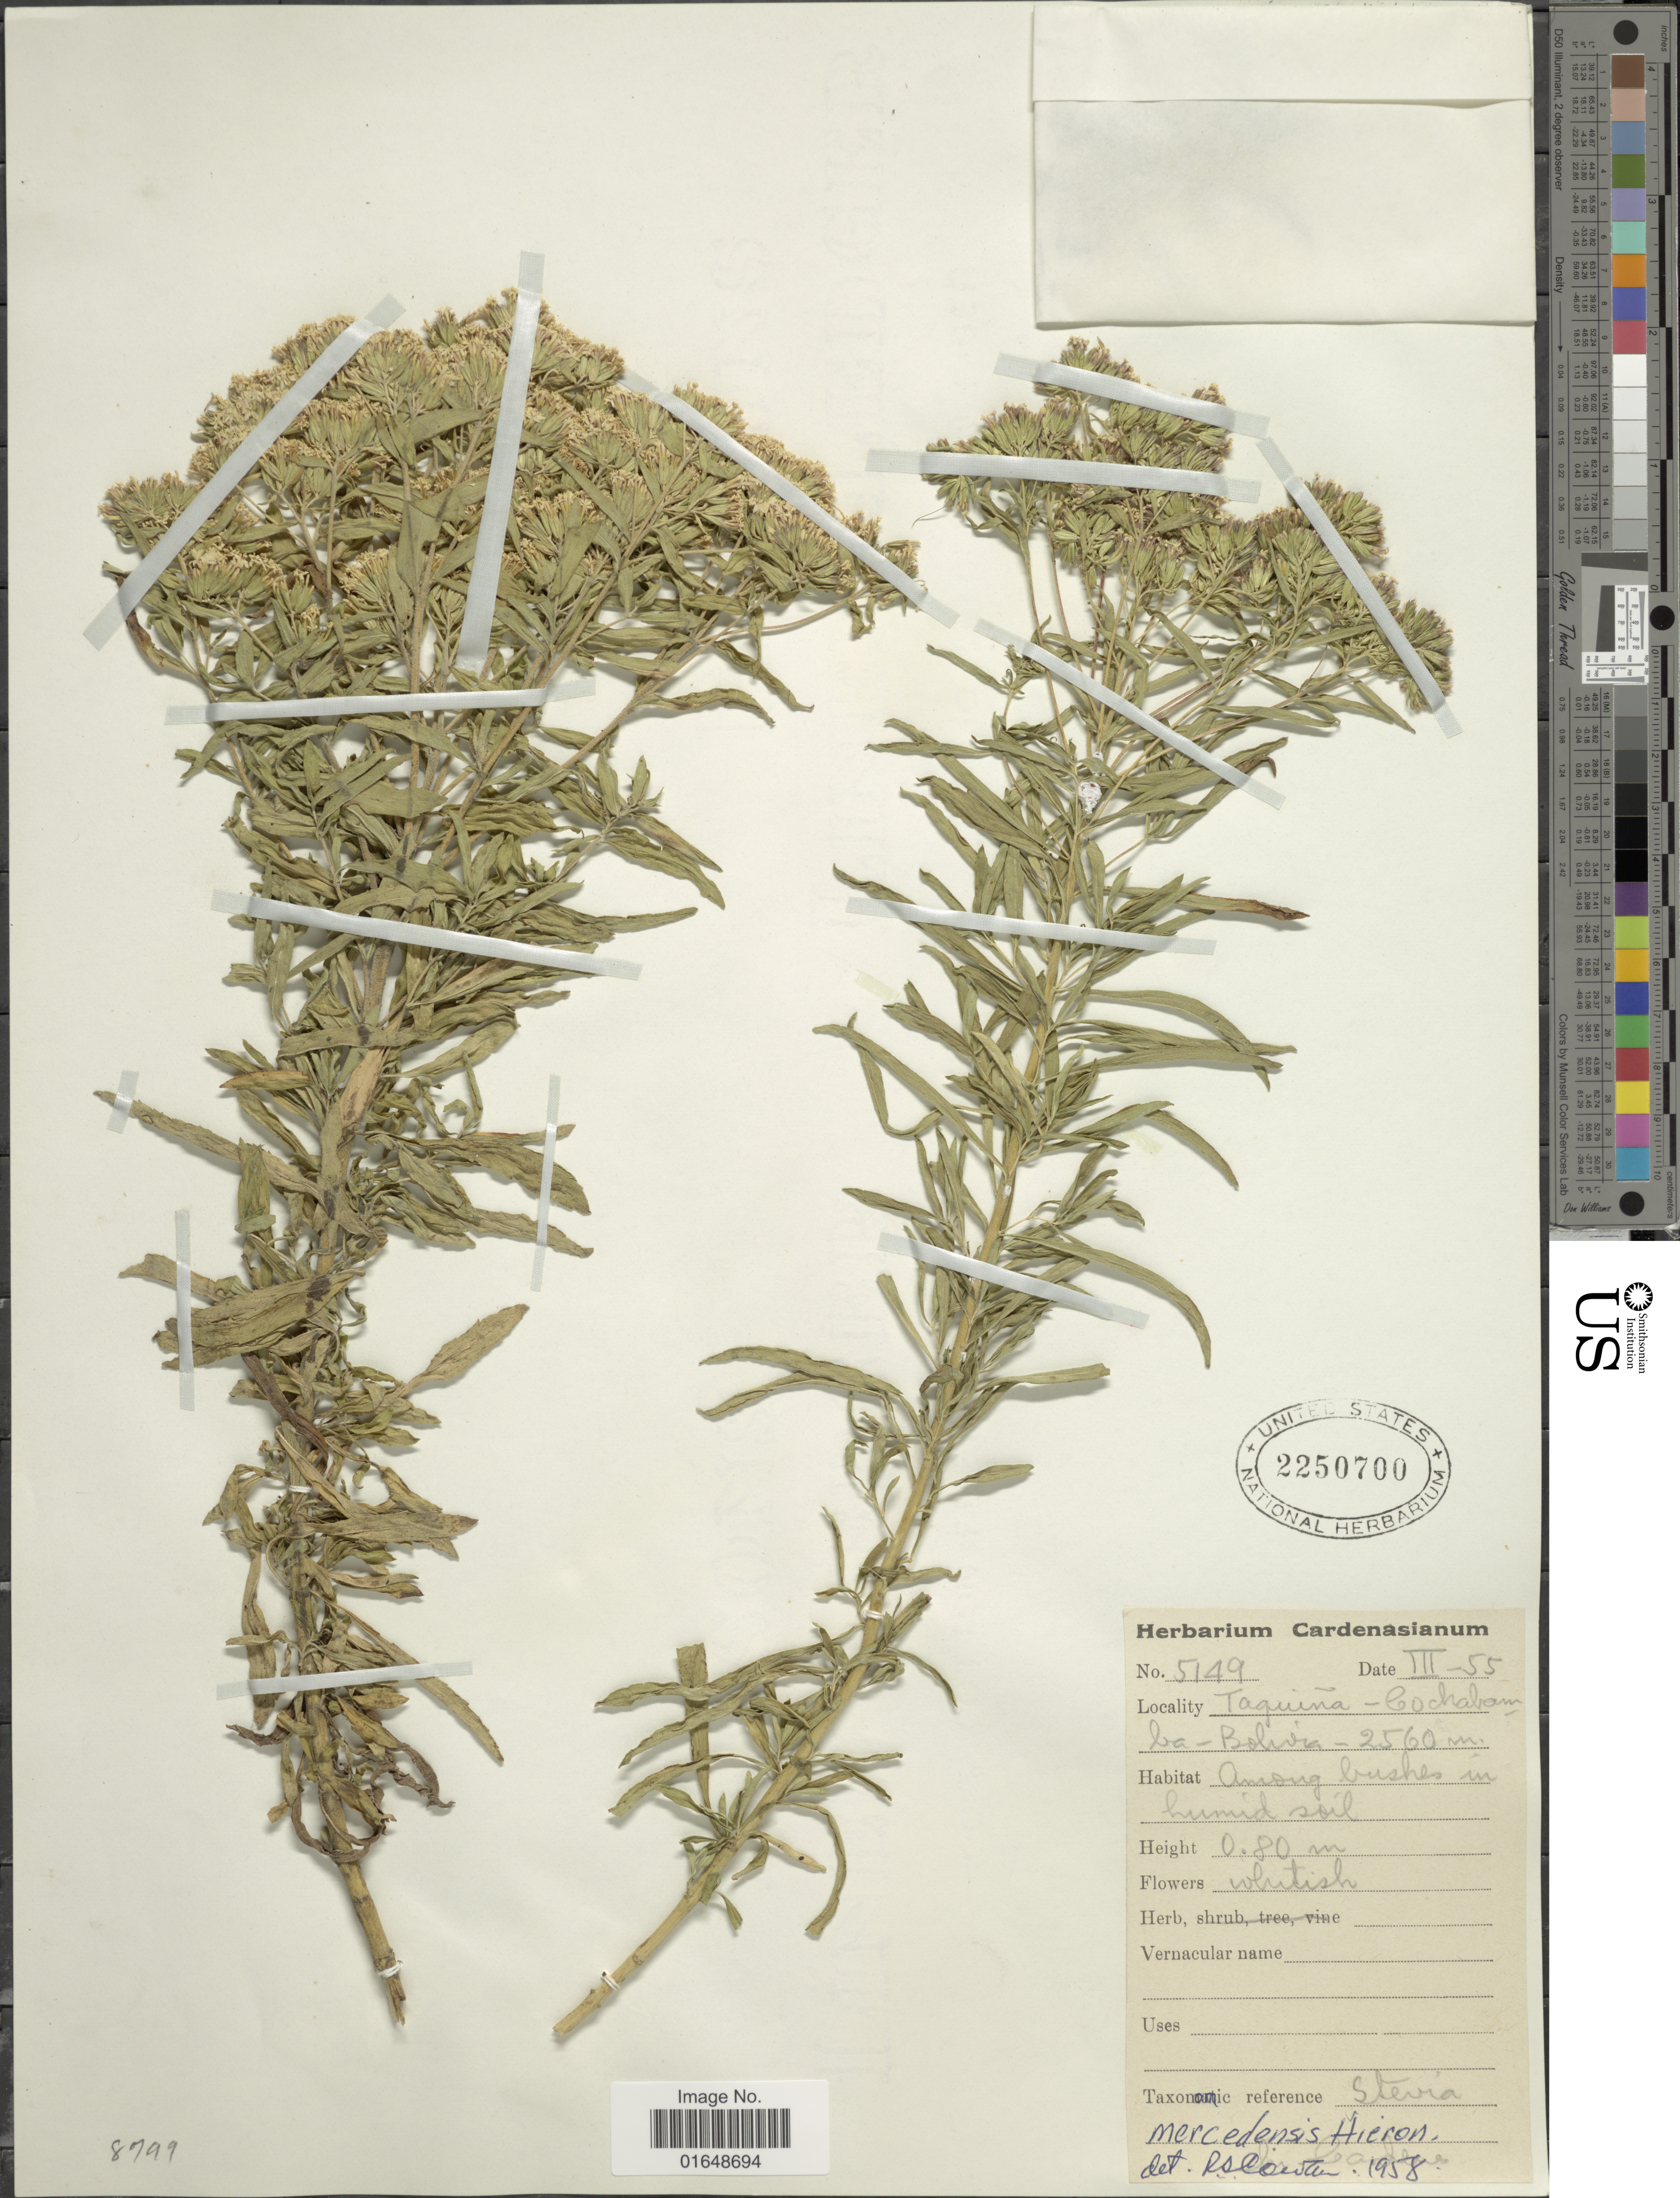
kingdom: Plantae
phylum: Tracheophyta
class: Magnoliopsida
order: Asterales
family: Asteraceae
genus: Stevia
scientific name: Stevia samaipatensis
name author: B.L. Rob.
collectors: Herbarium Cardenasianum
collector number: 5149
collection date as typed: Transcribed d/m/y: /3/55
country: Bolivia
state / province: Cochabamba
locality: Taquiña - Cochabamba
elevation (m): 2560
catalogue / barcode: US 2250700